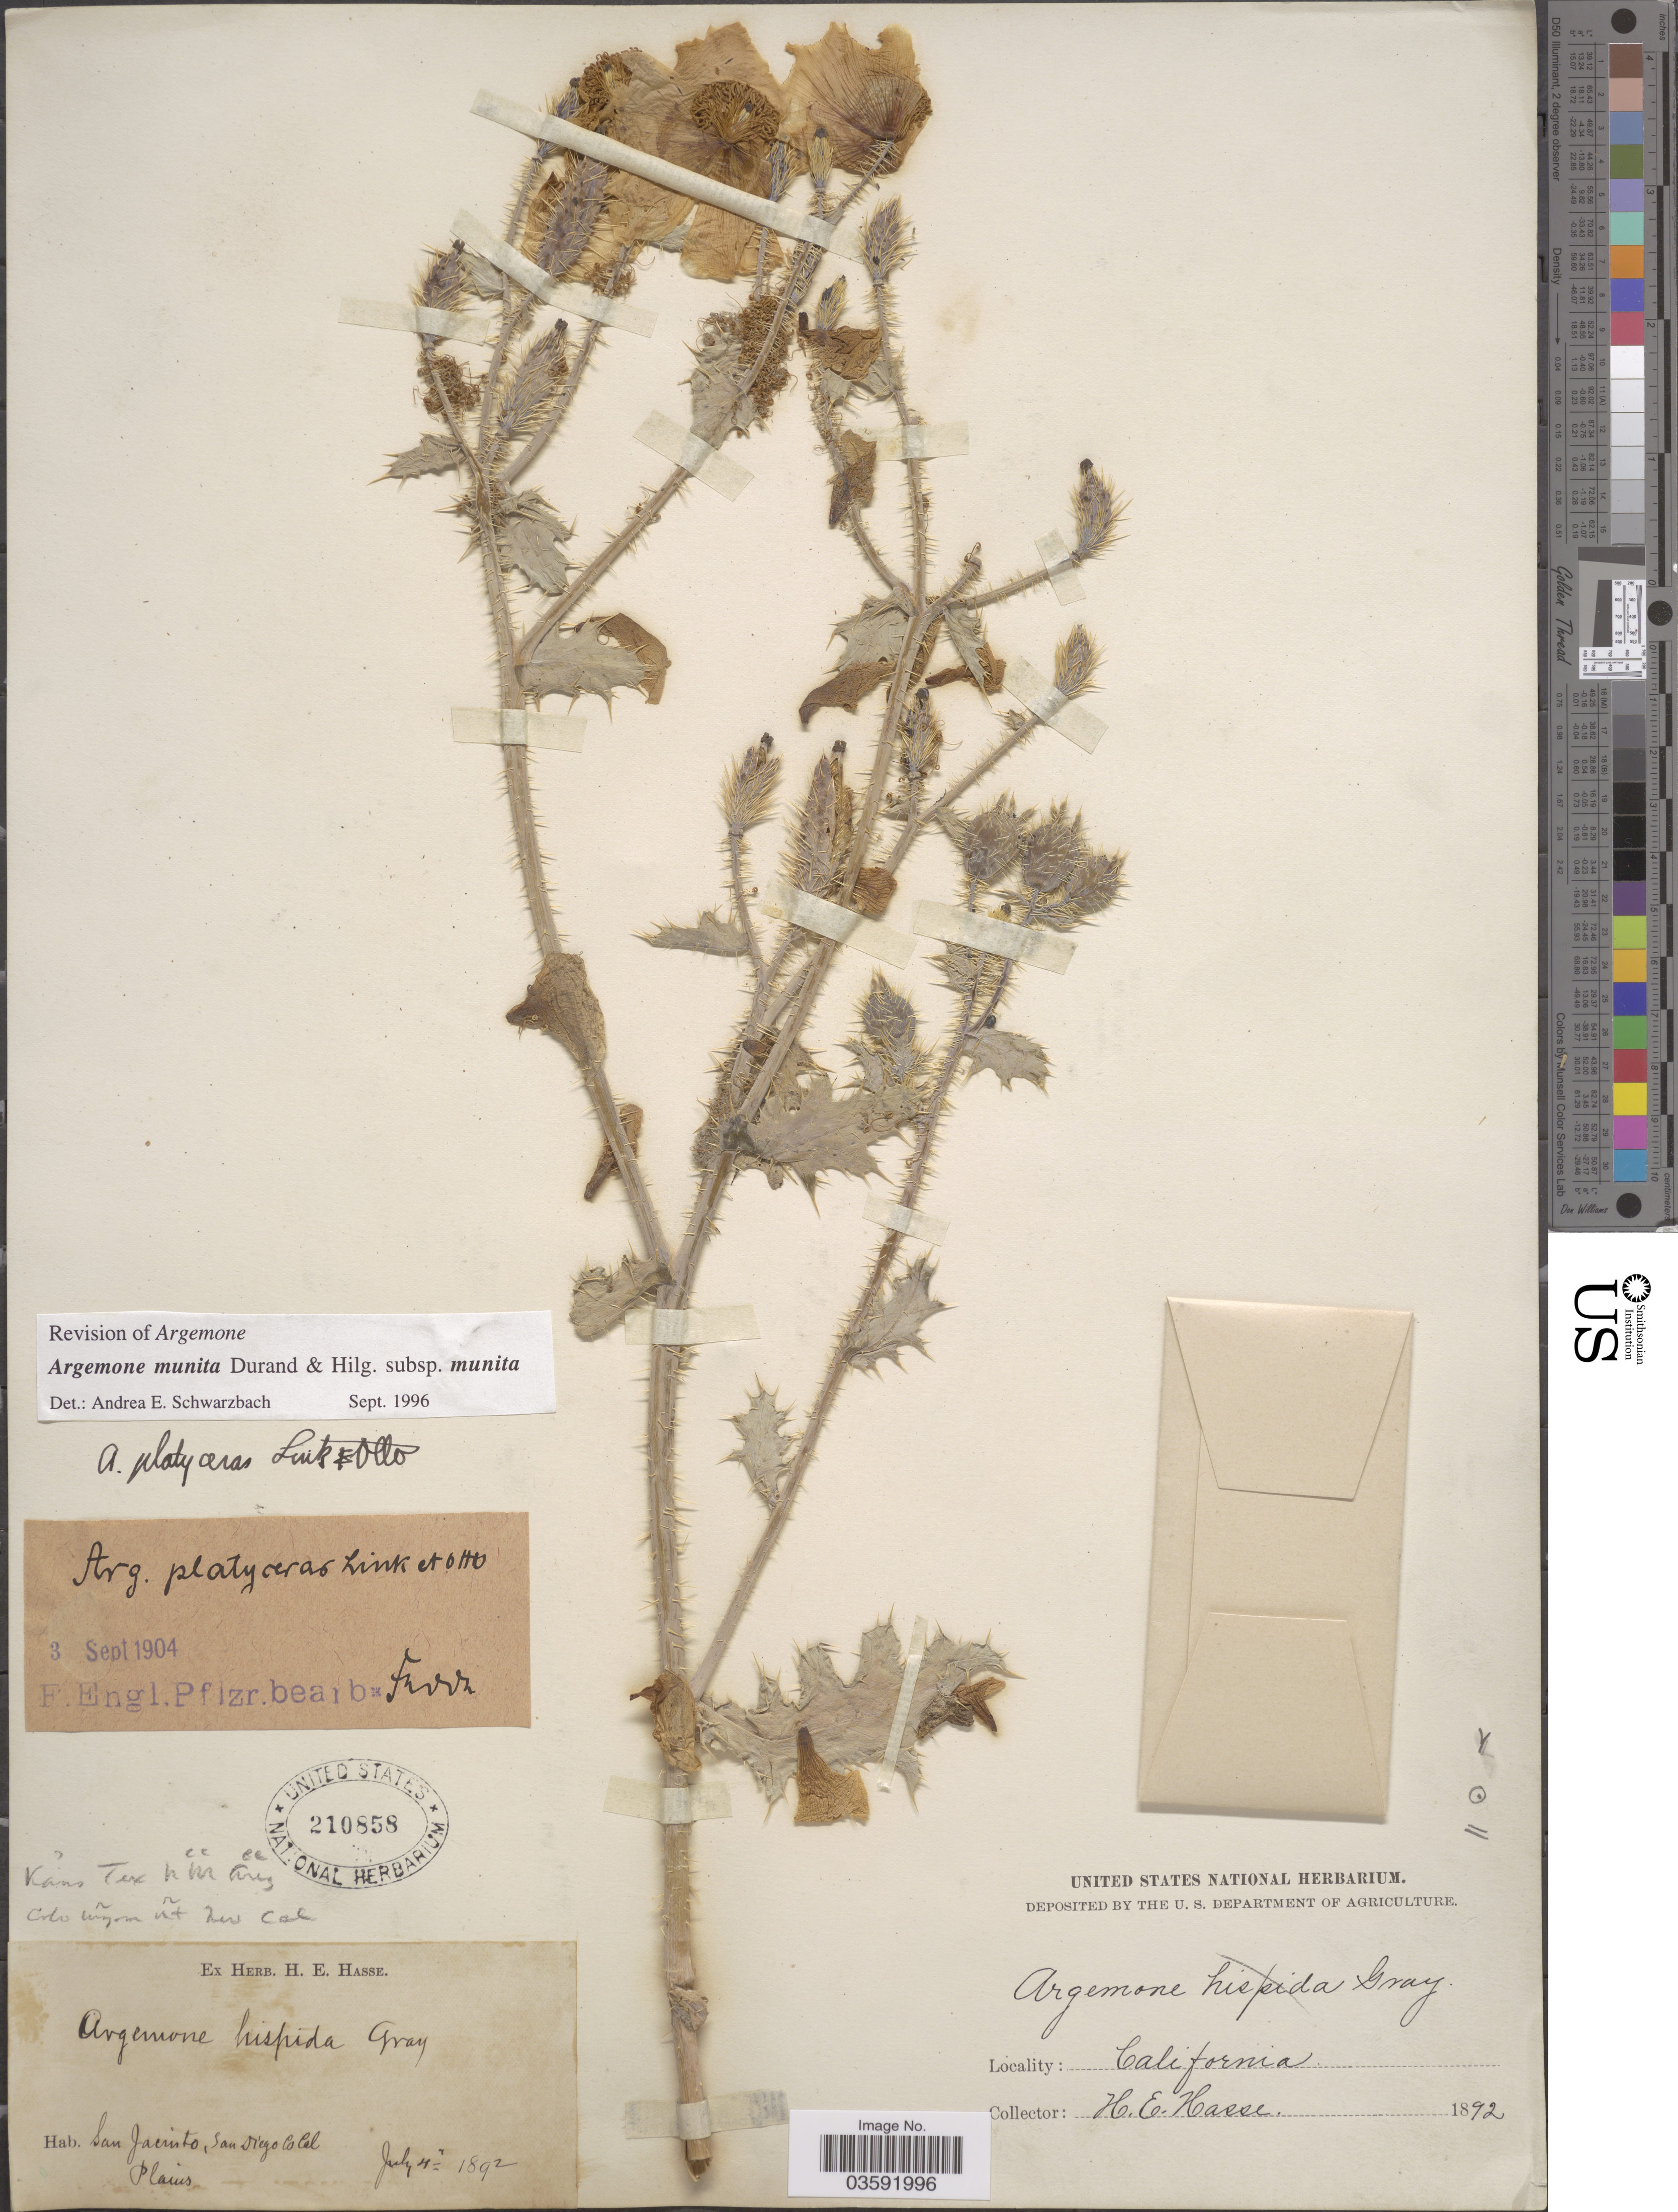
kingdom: Plantae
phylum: Tracheophyta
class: Magnoliopsida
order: Ranunculales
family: Papaveraceae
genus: Argemone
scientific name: Argemone munita subsp. munita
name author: Durand & Hilg.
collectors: H. E. Hasse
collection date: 1892-07-04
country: United States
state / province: California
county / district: San Diego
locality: San Jacinto, San Diego Co. Plains.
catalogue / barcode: US 210858